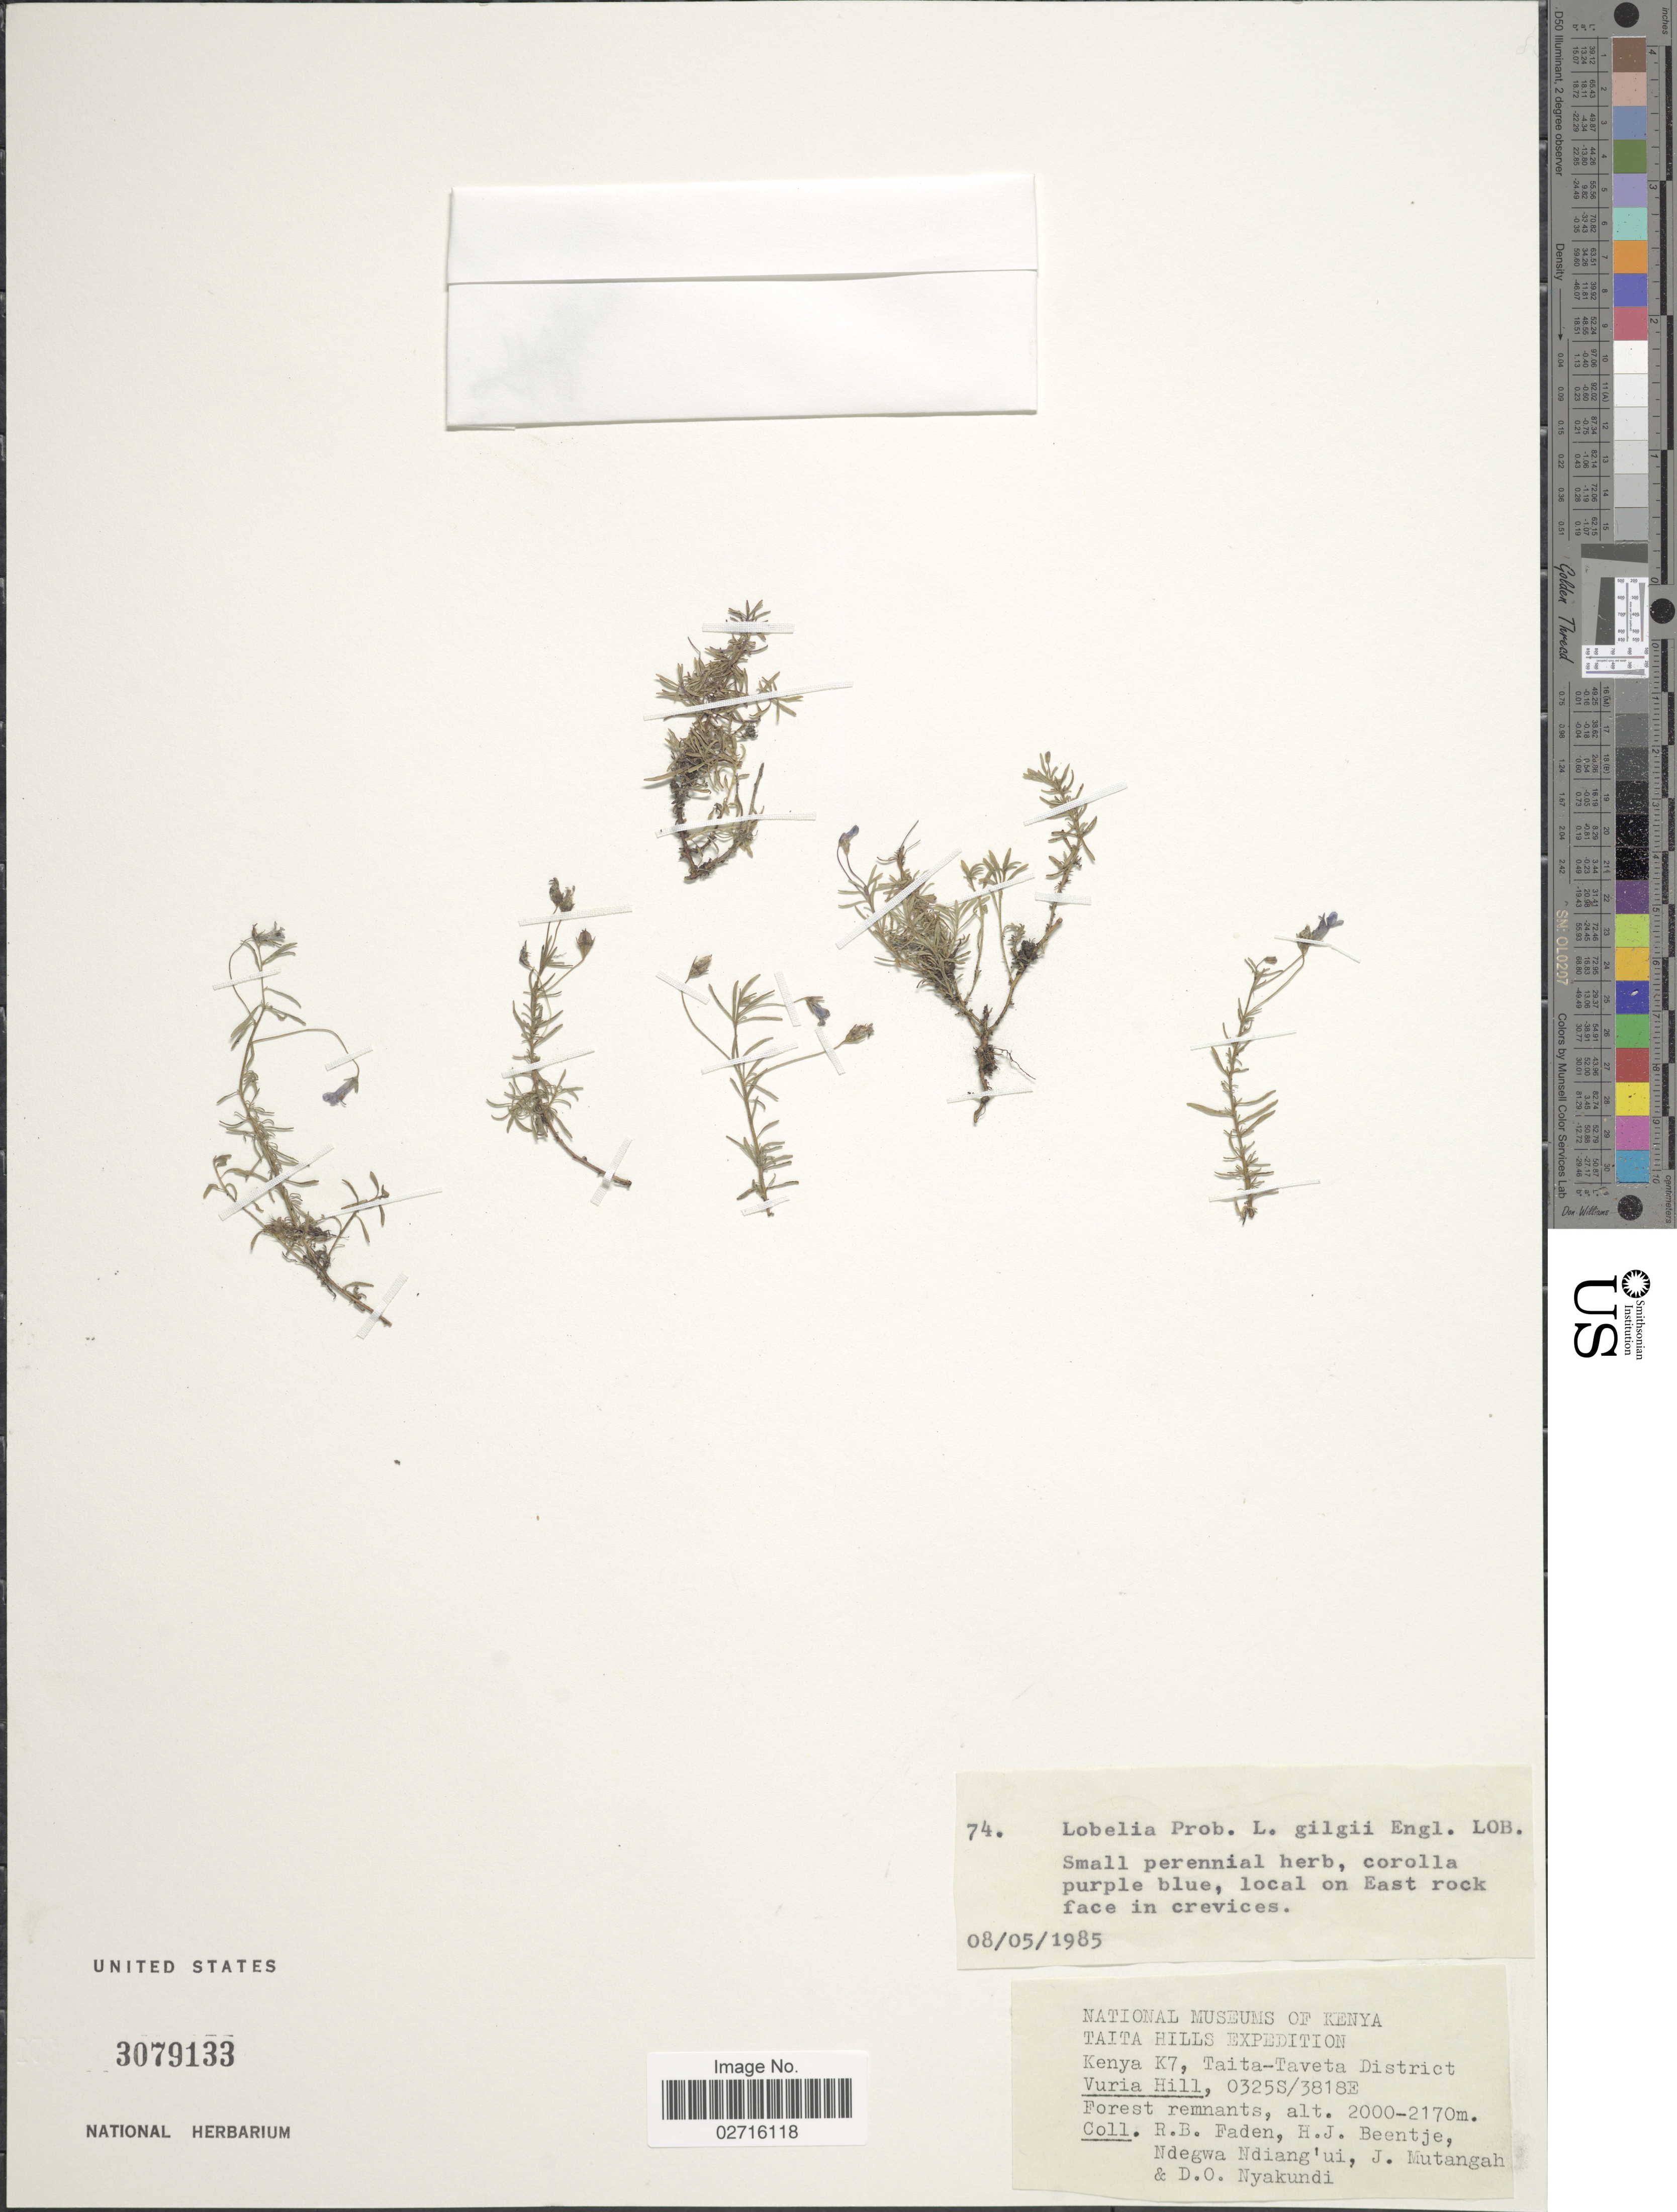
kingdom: Plantae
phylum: Tracheophyta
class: Magnoliopsida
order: Asterales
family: Campanulaceae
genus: Lobelia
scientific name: Lobelia gilgii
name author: Engl.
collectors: R. B. Faden, H. J. Beentje, Ndegwa Ndiang'ui, J. Mutangah & D. Nyakundi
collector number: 74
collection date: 1985-05-08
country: Kenya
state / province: Taita Taveta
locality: Taita Hills, K7, Taita-Taveta District, Vuria Hills, Forest remnants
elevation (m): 2000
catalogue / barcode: US 3079133